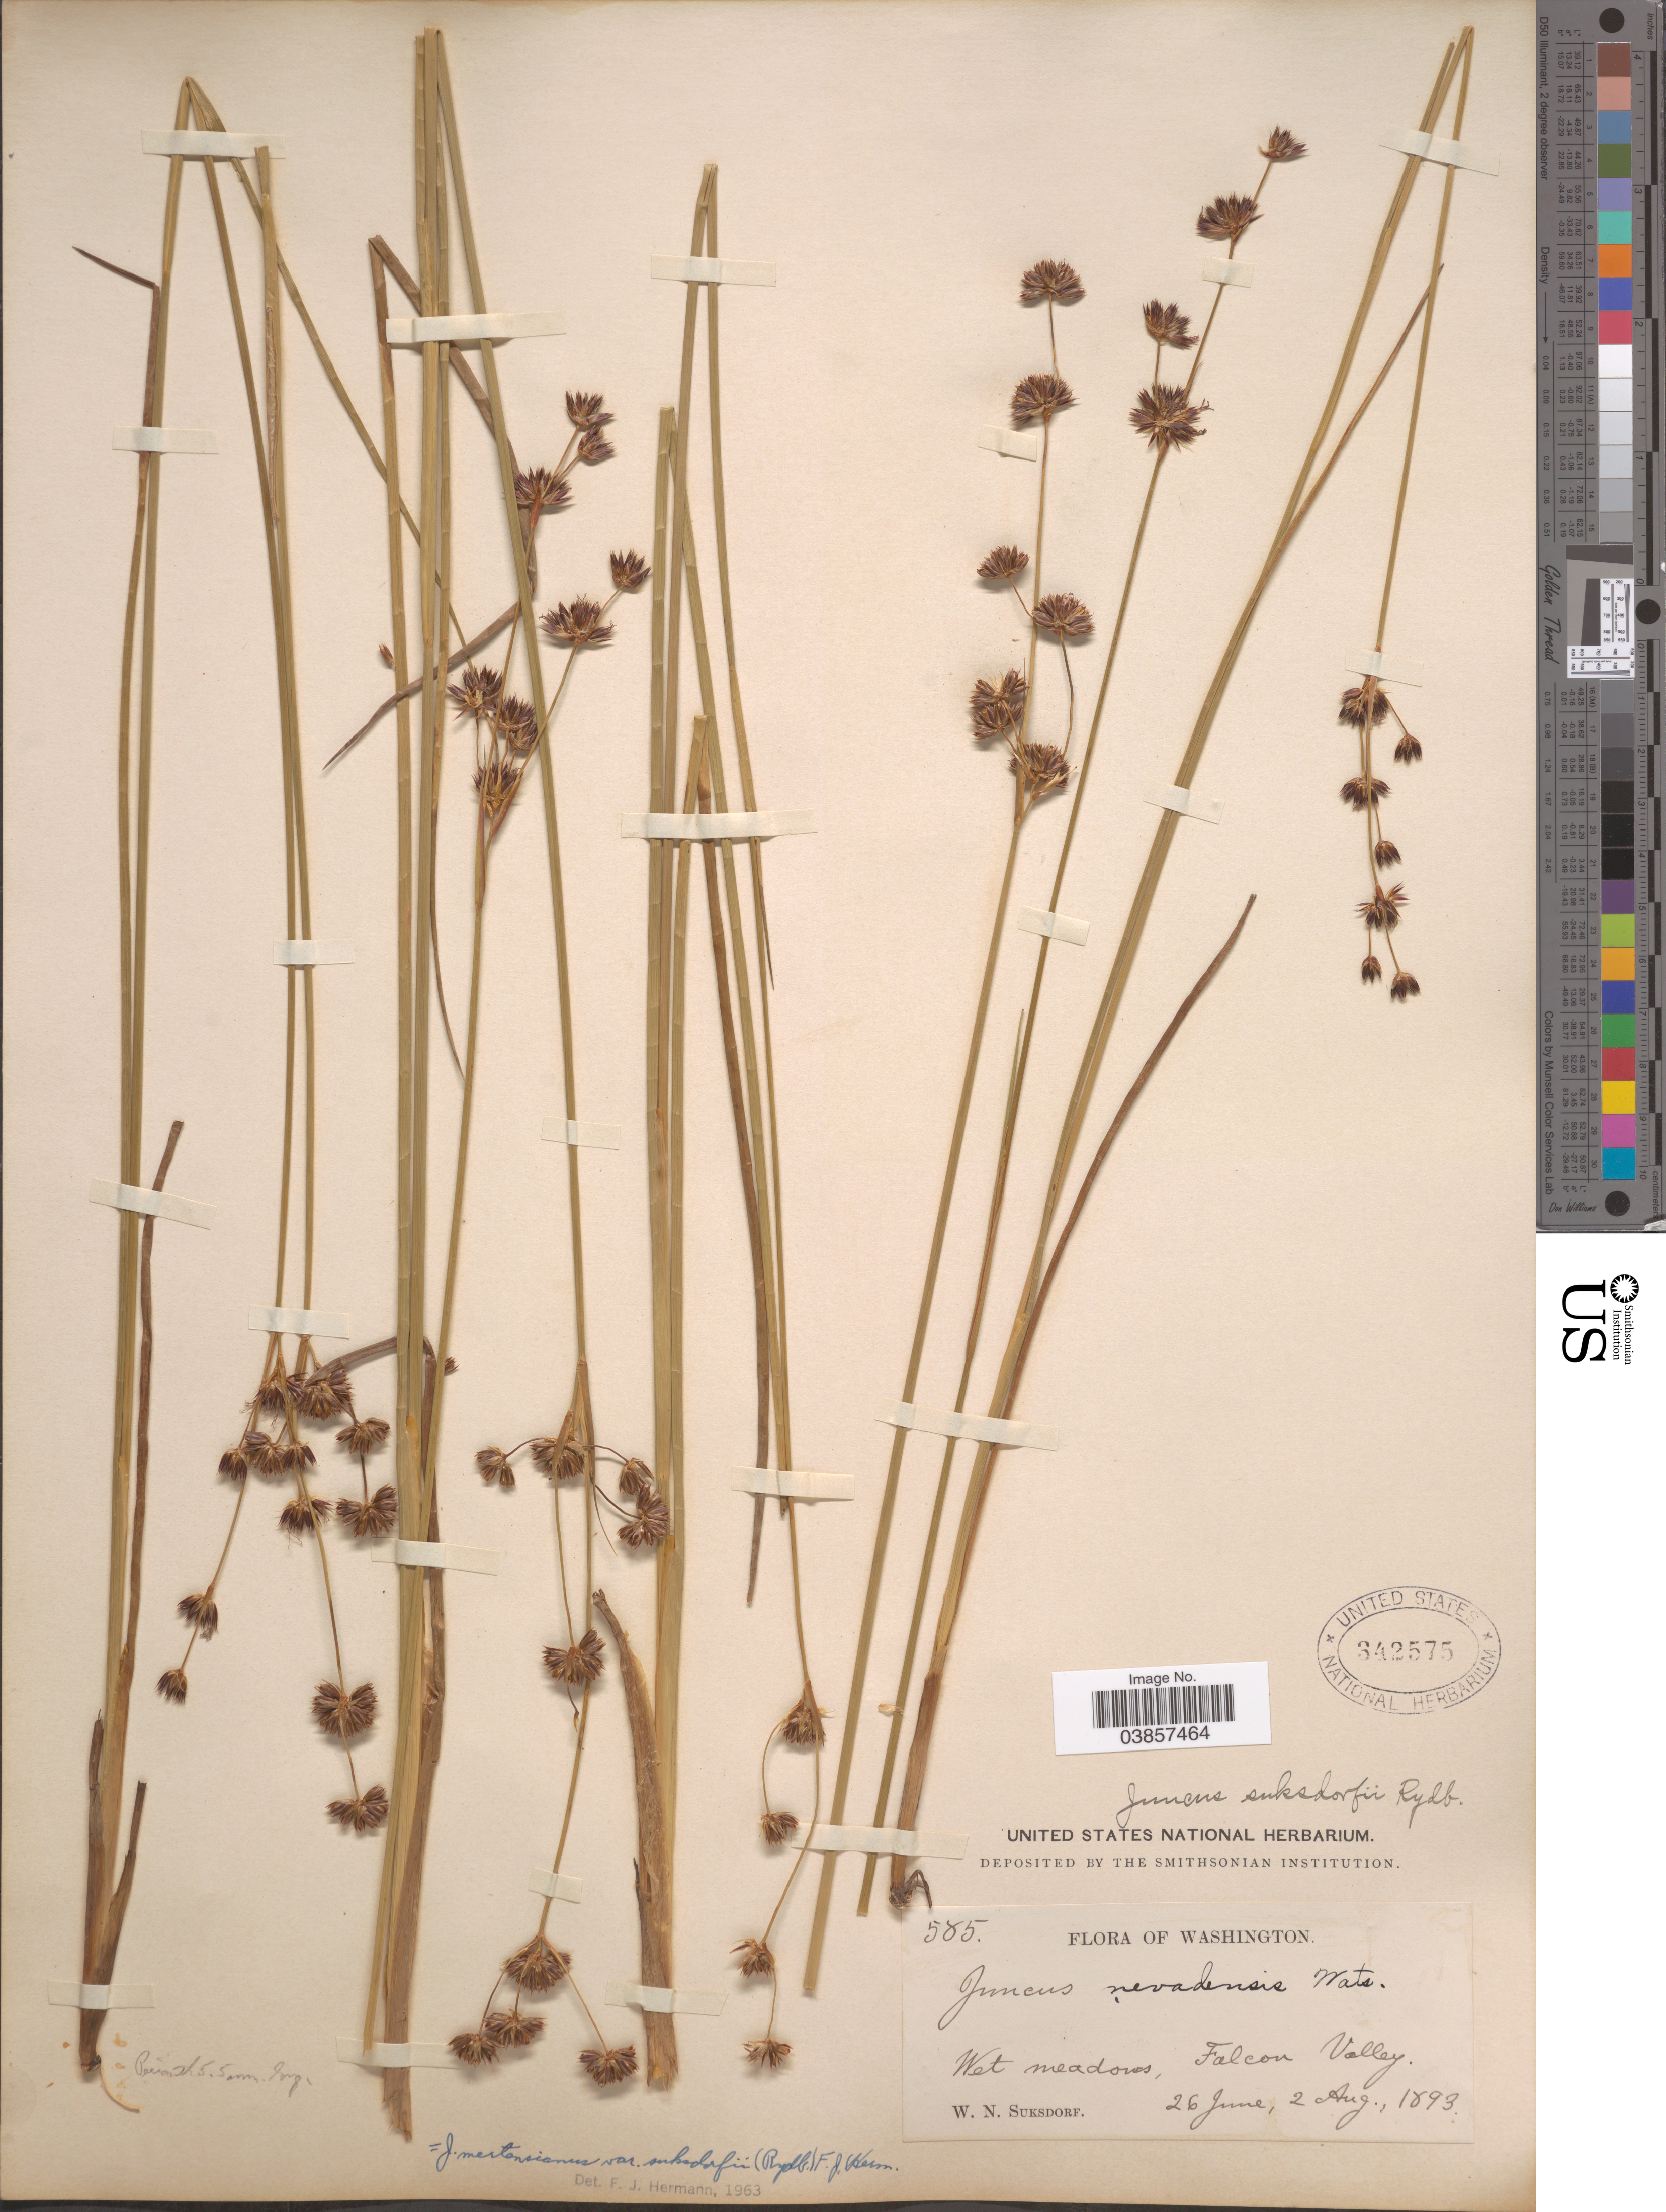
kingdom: Plantae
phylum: Tracheophyta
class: Liliopsida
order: Poales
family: Juncaceae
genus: Juncus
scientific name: Juncus suksdorfii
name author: Rydb.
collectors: W. N. Suksdorf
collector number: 585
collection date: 1893-06-26/1893-08-02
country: United States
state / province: Washington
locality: Falcon Valley.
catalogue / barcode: US 342575